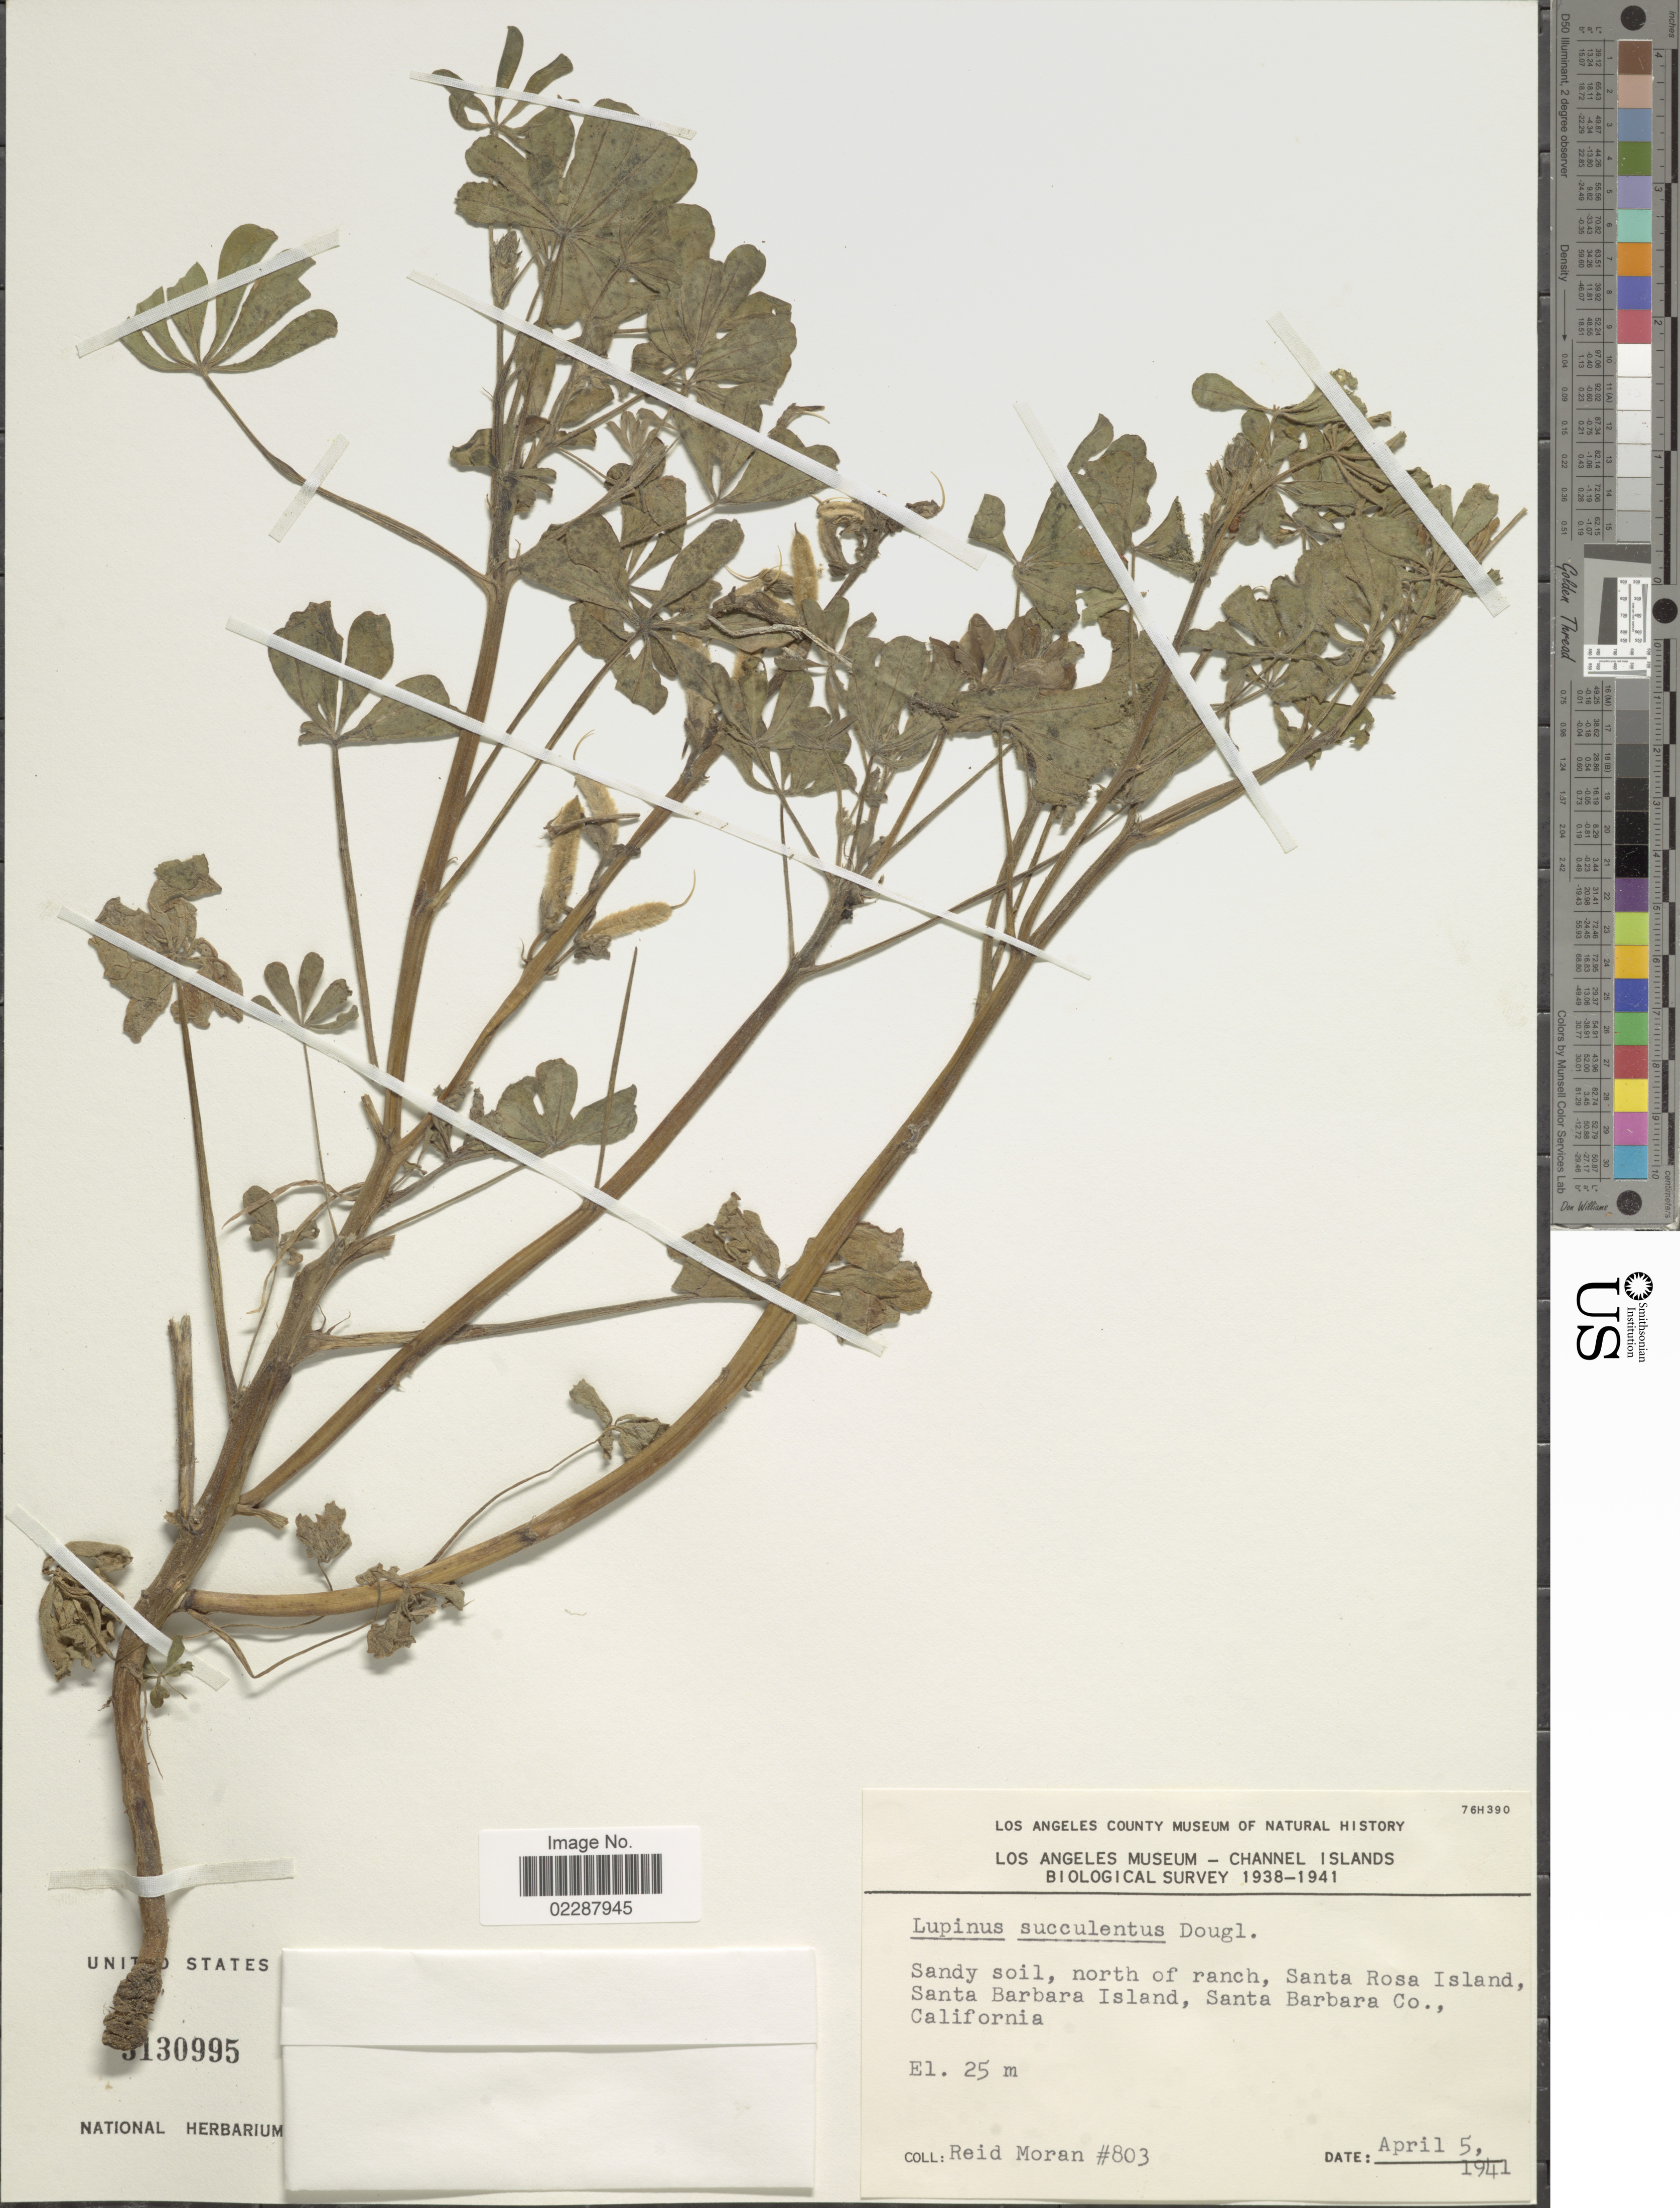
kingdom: Plantae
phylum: Tracheophyta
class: Magnoliopsida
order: Fabales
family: Fabaceae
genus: Lupinus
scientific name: Lupinus succulentus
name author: Douglas ex K. Koch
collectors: R. V. Moran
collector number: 803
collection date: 1941-04-05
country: United States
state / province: California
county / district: Santa Barbara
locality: North of ranch, Santa Rosa Island, Santa Barbara Island, Santa Barbara Co,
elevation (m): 25